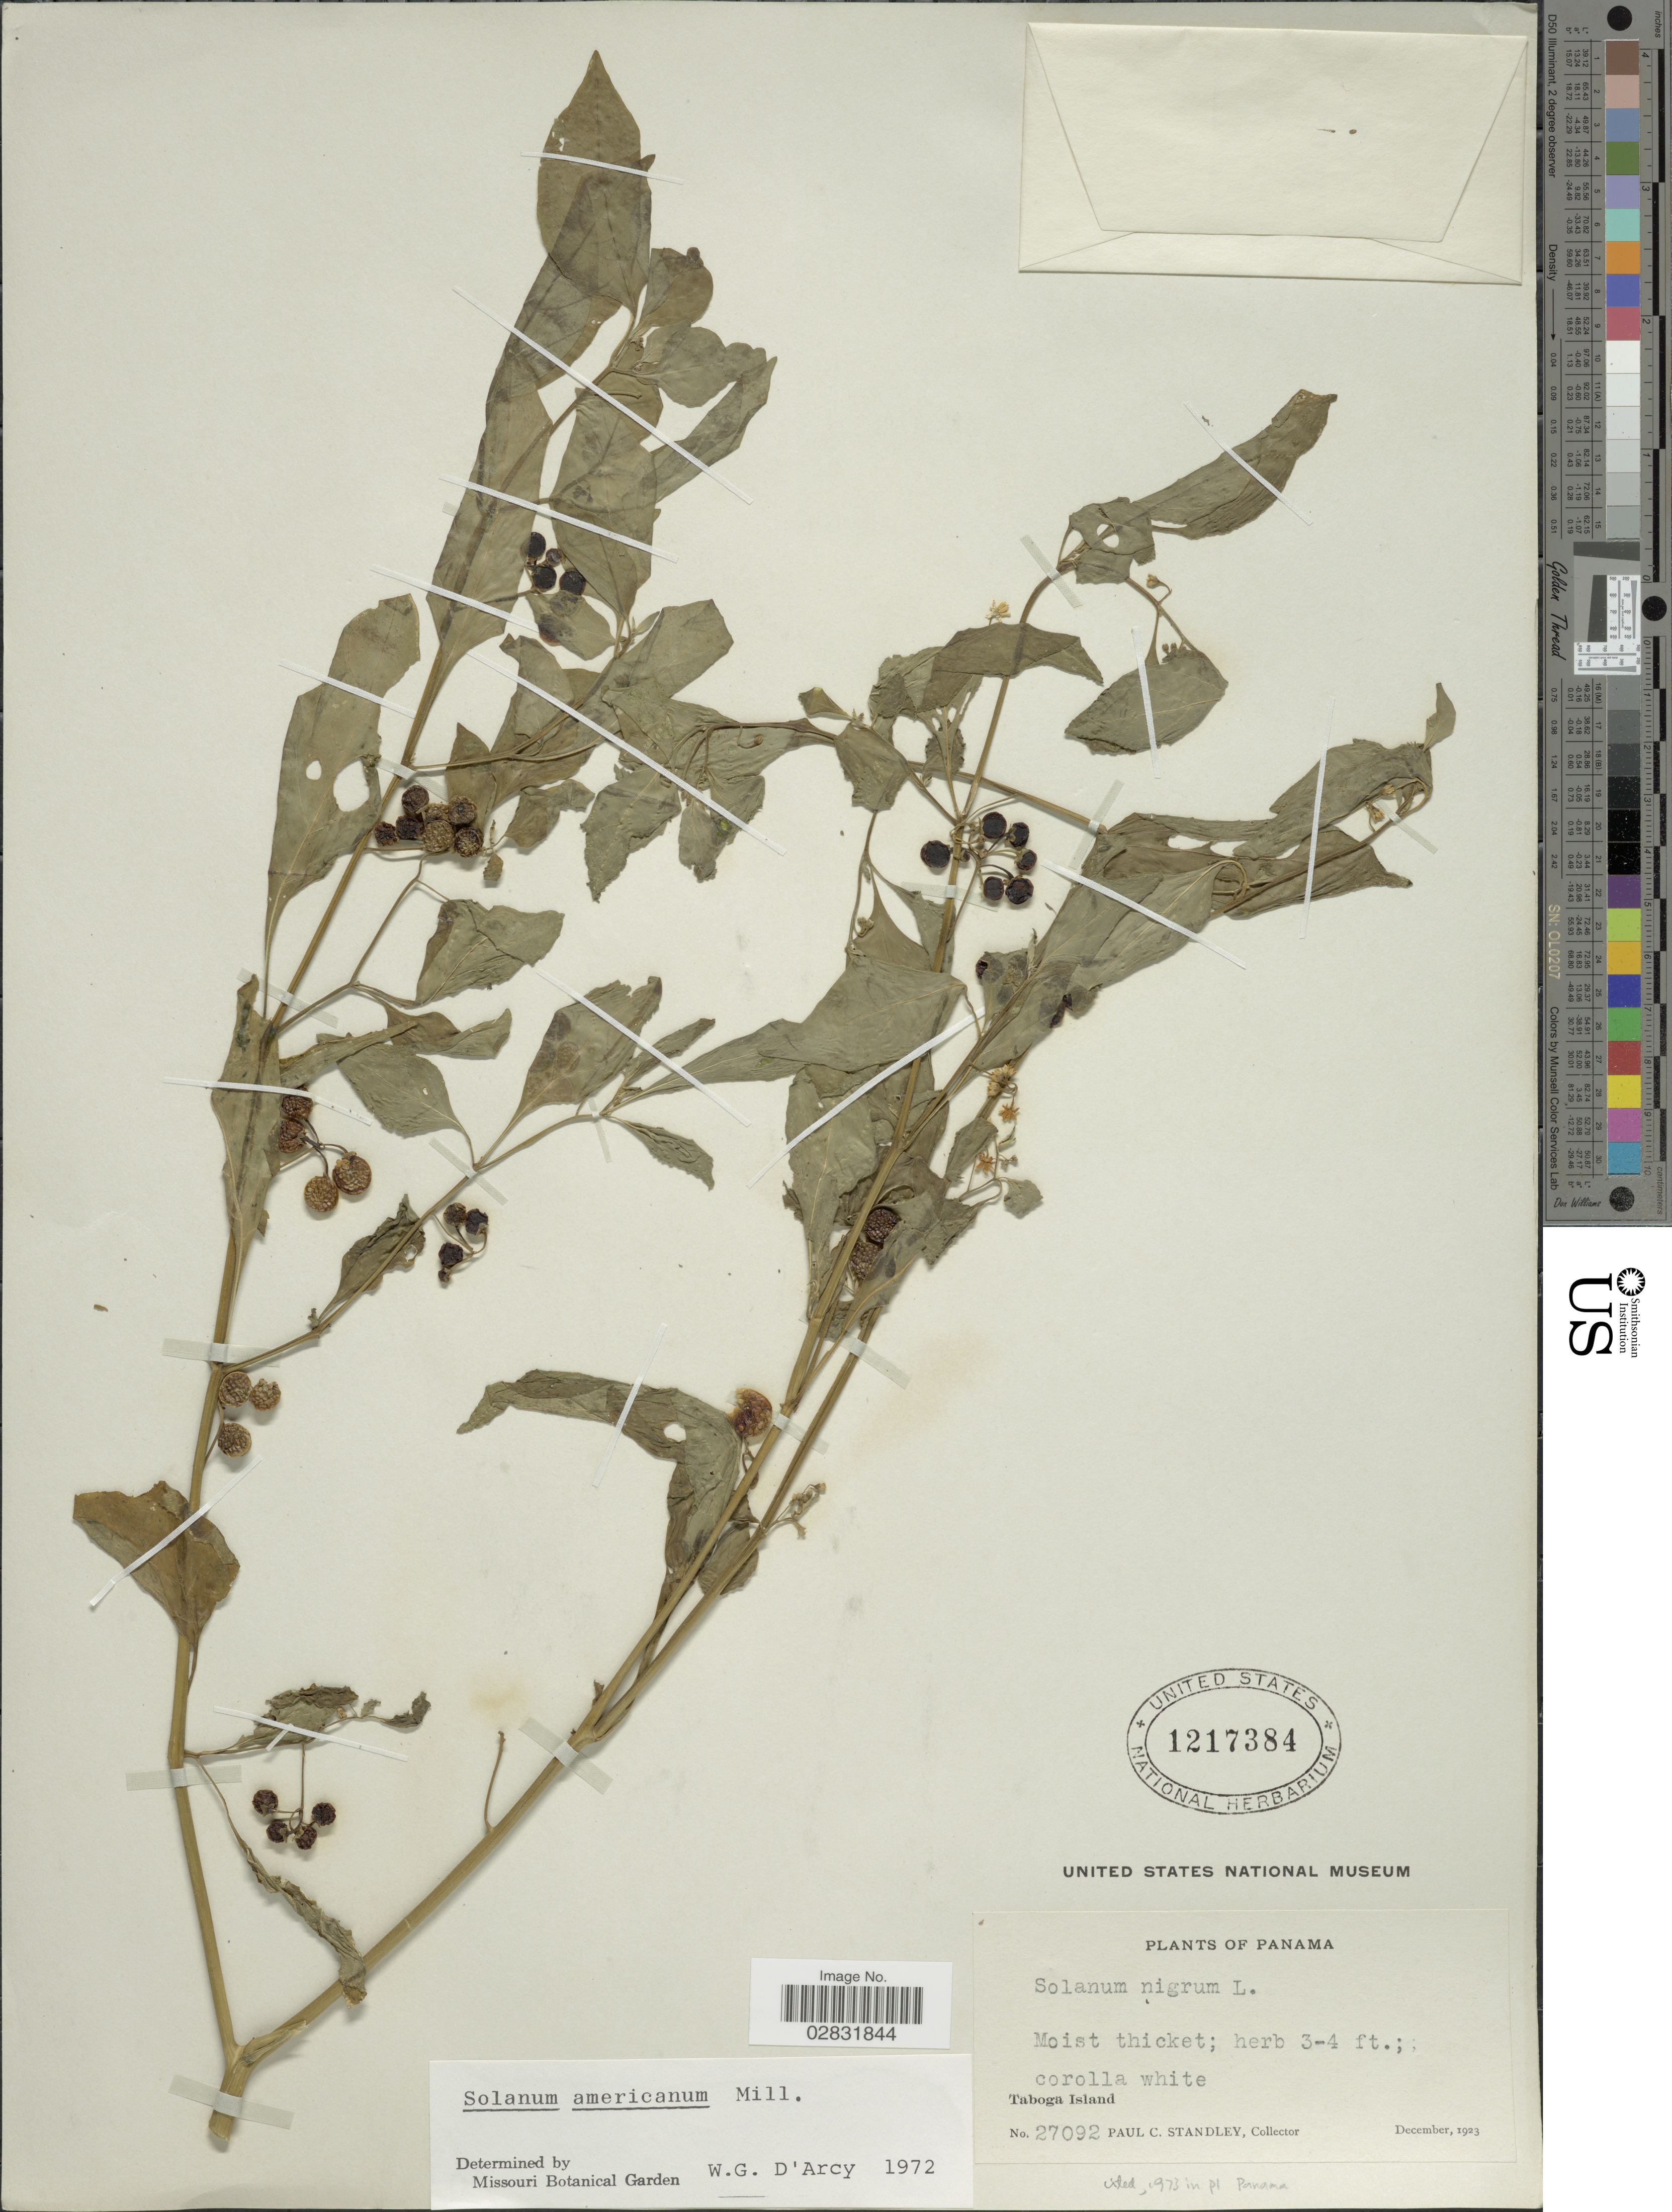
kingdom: Plantae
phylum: Tracheophyta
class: Magnoliopsida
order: Solanales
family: Solanaceae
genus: Solanum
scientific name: Solanum americanum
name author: Mill.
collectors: P. C. Standley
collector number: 27092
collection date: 1923-12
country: Panama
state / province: Panamá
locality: Taboga Island.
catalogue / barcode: US 1217384